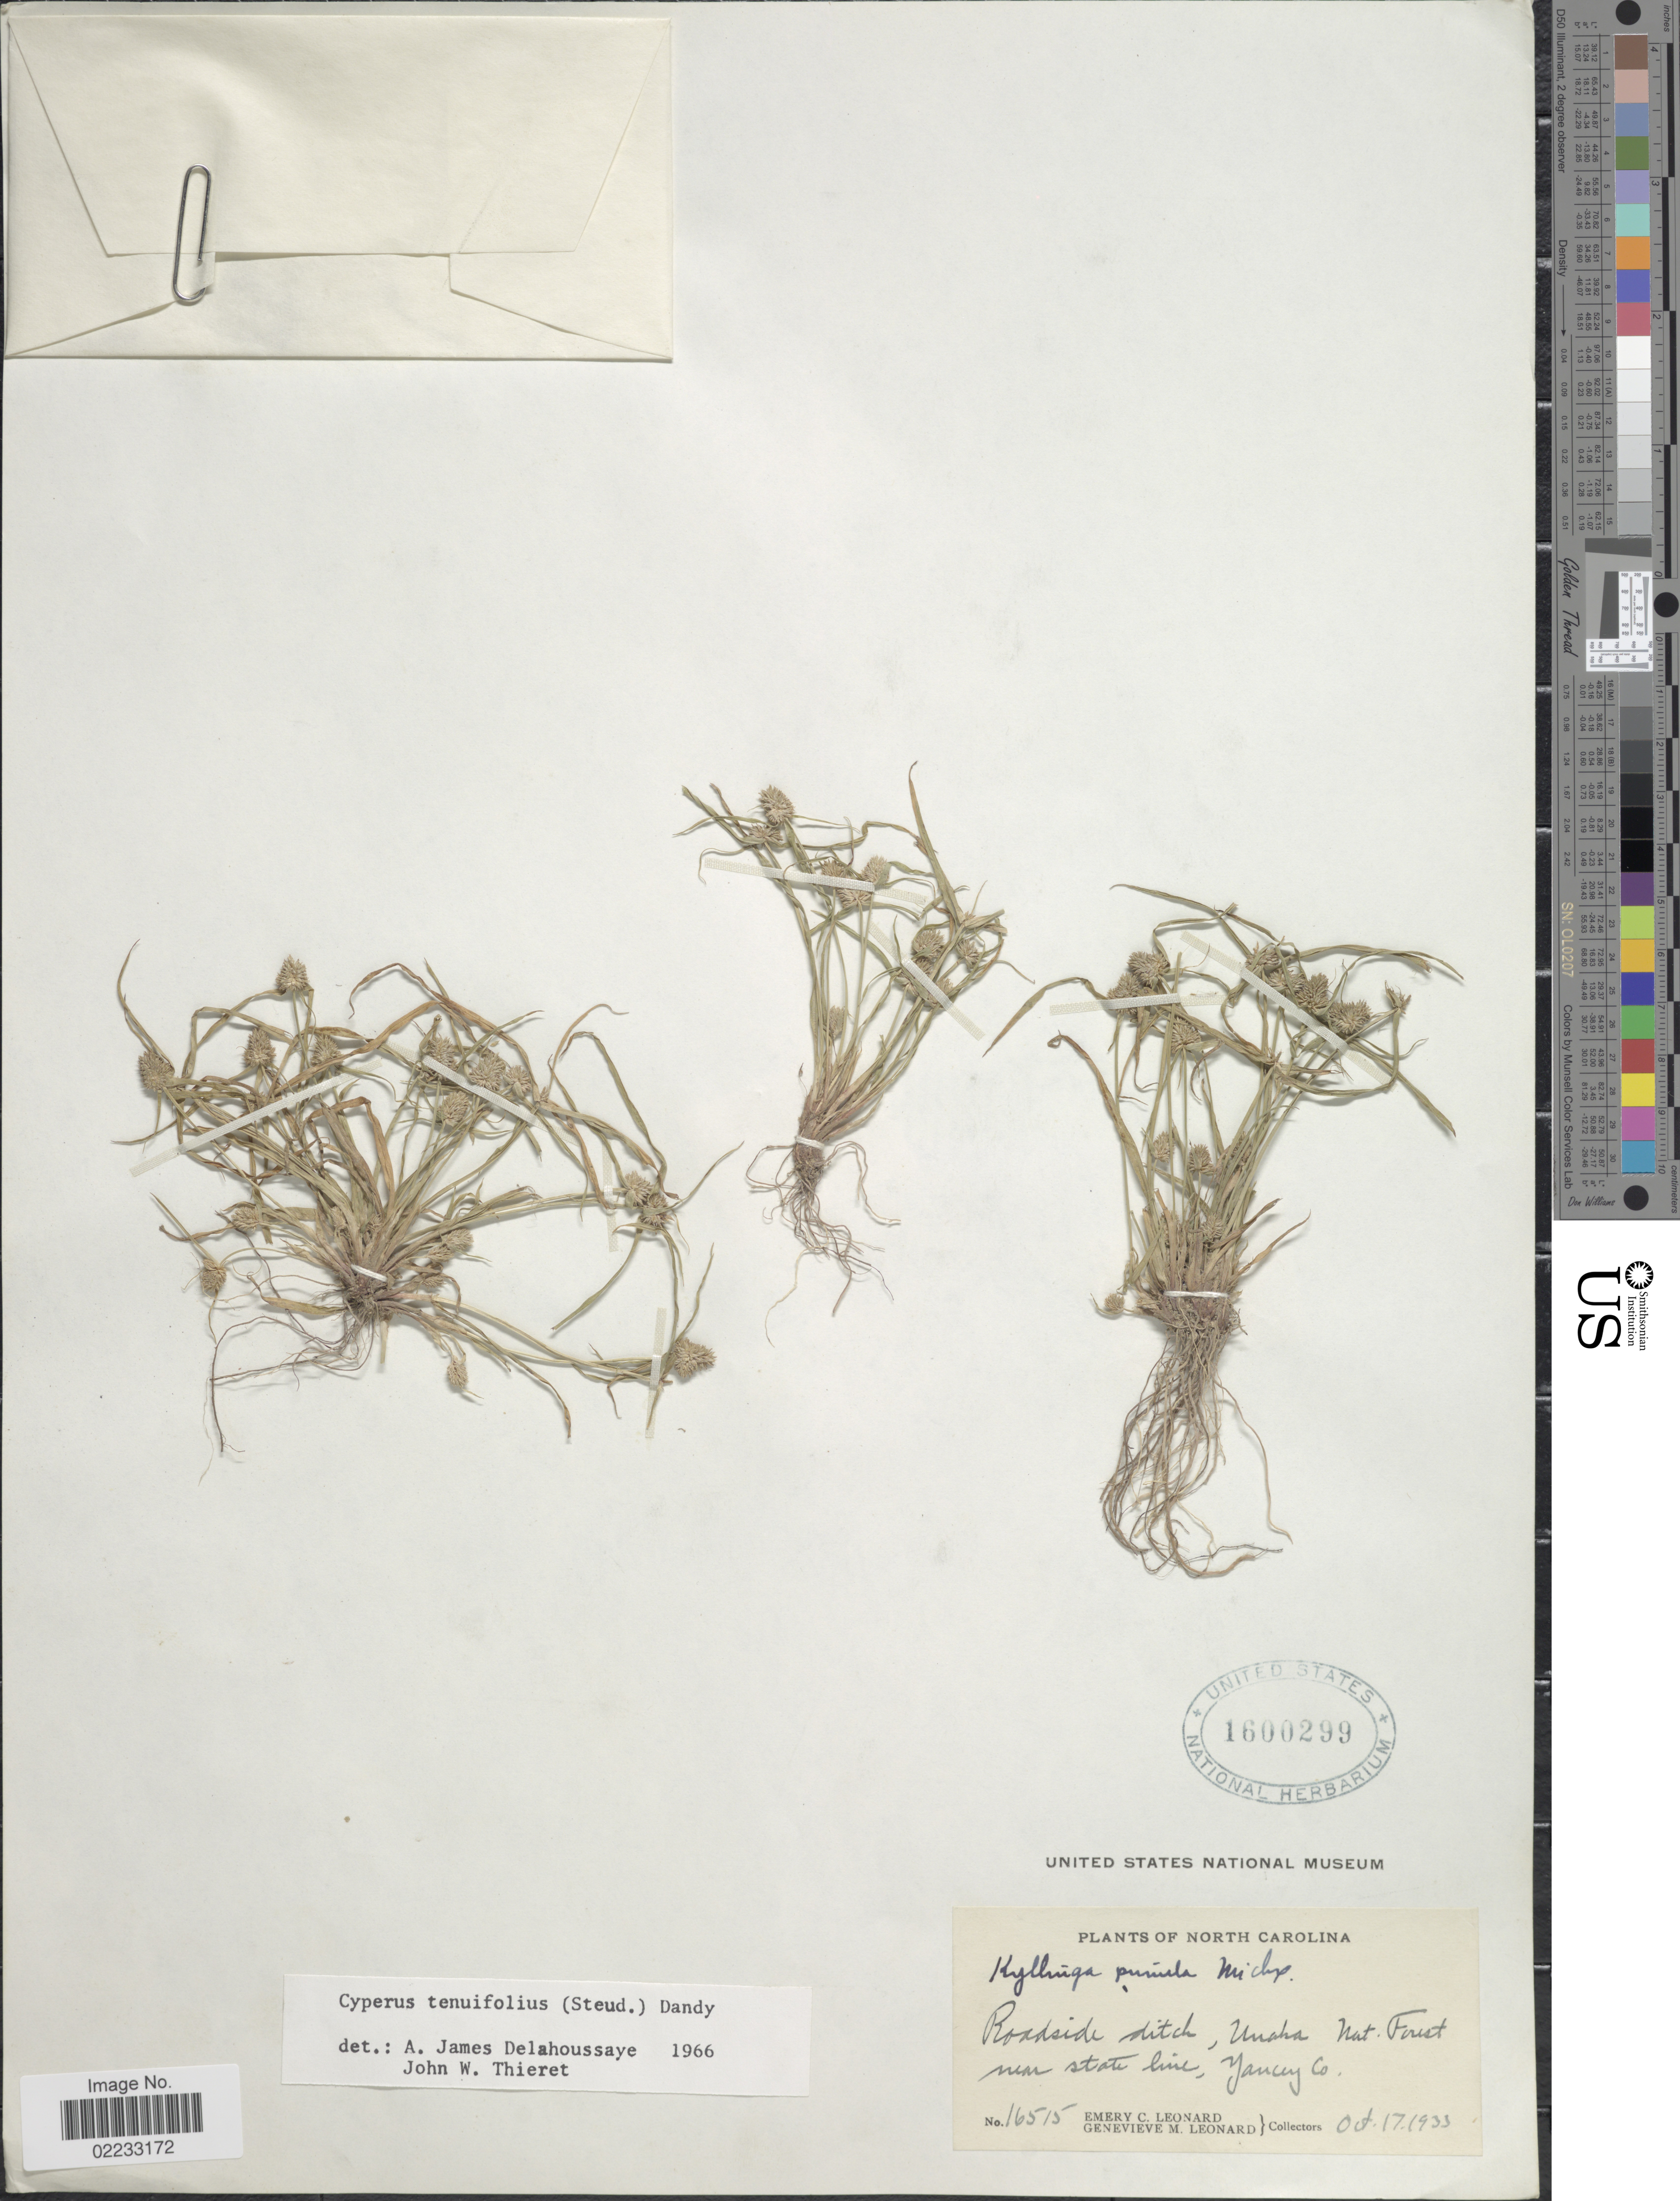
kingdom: Plantae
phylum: Tracheophyta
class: Liliopsida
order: Poales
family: Cyperaceae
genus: Cyperus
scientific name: Cyperus hortensis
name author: (Salzm. ex Steud.) Dorr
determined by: Strong, Mark T., (BOT), Smithsonian Institution - National Museum of Natural History (UNITED STATES)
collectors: E. C. Leonard & G. M. Leonard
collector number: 16515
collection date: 1933-10-17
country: United States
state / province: North Carolina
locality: Roadside ditch, Unaha Nat. Forest near state line, Yancey Co.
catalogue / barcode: US 1600299